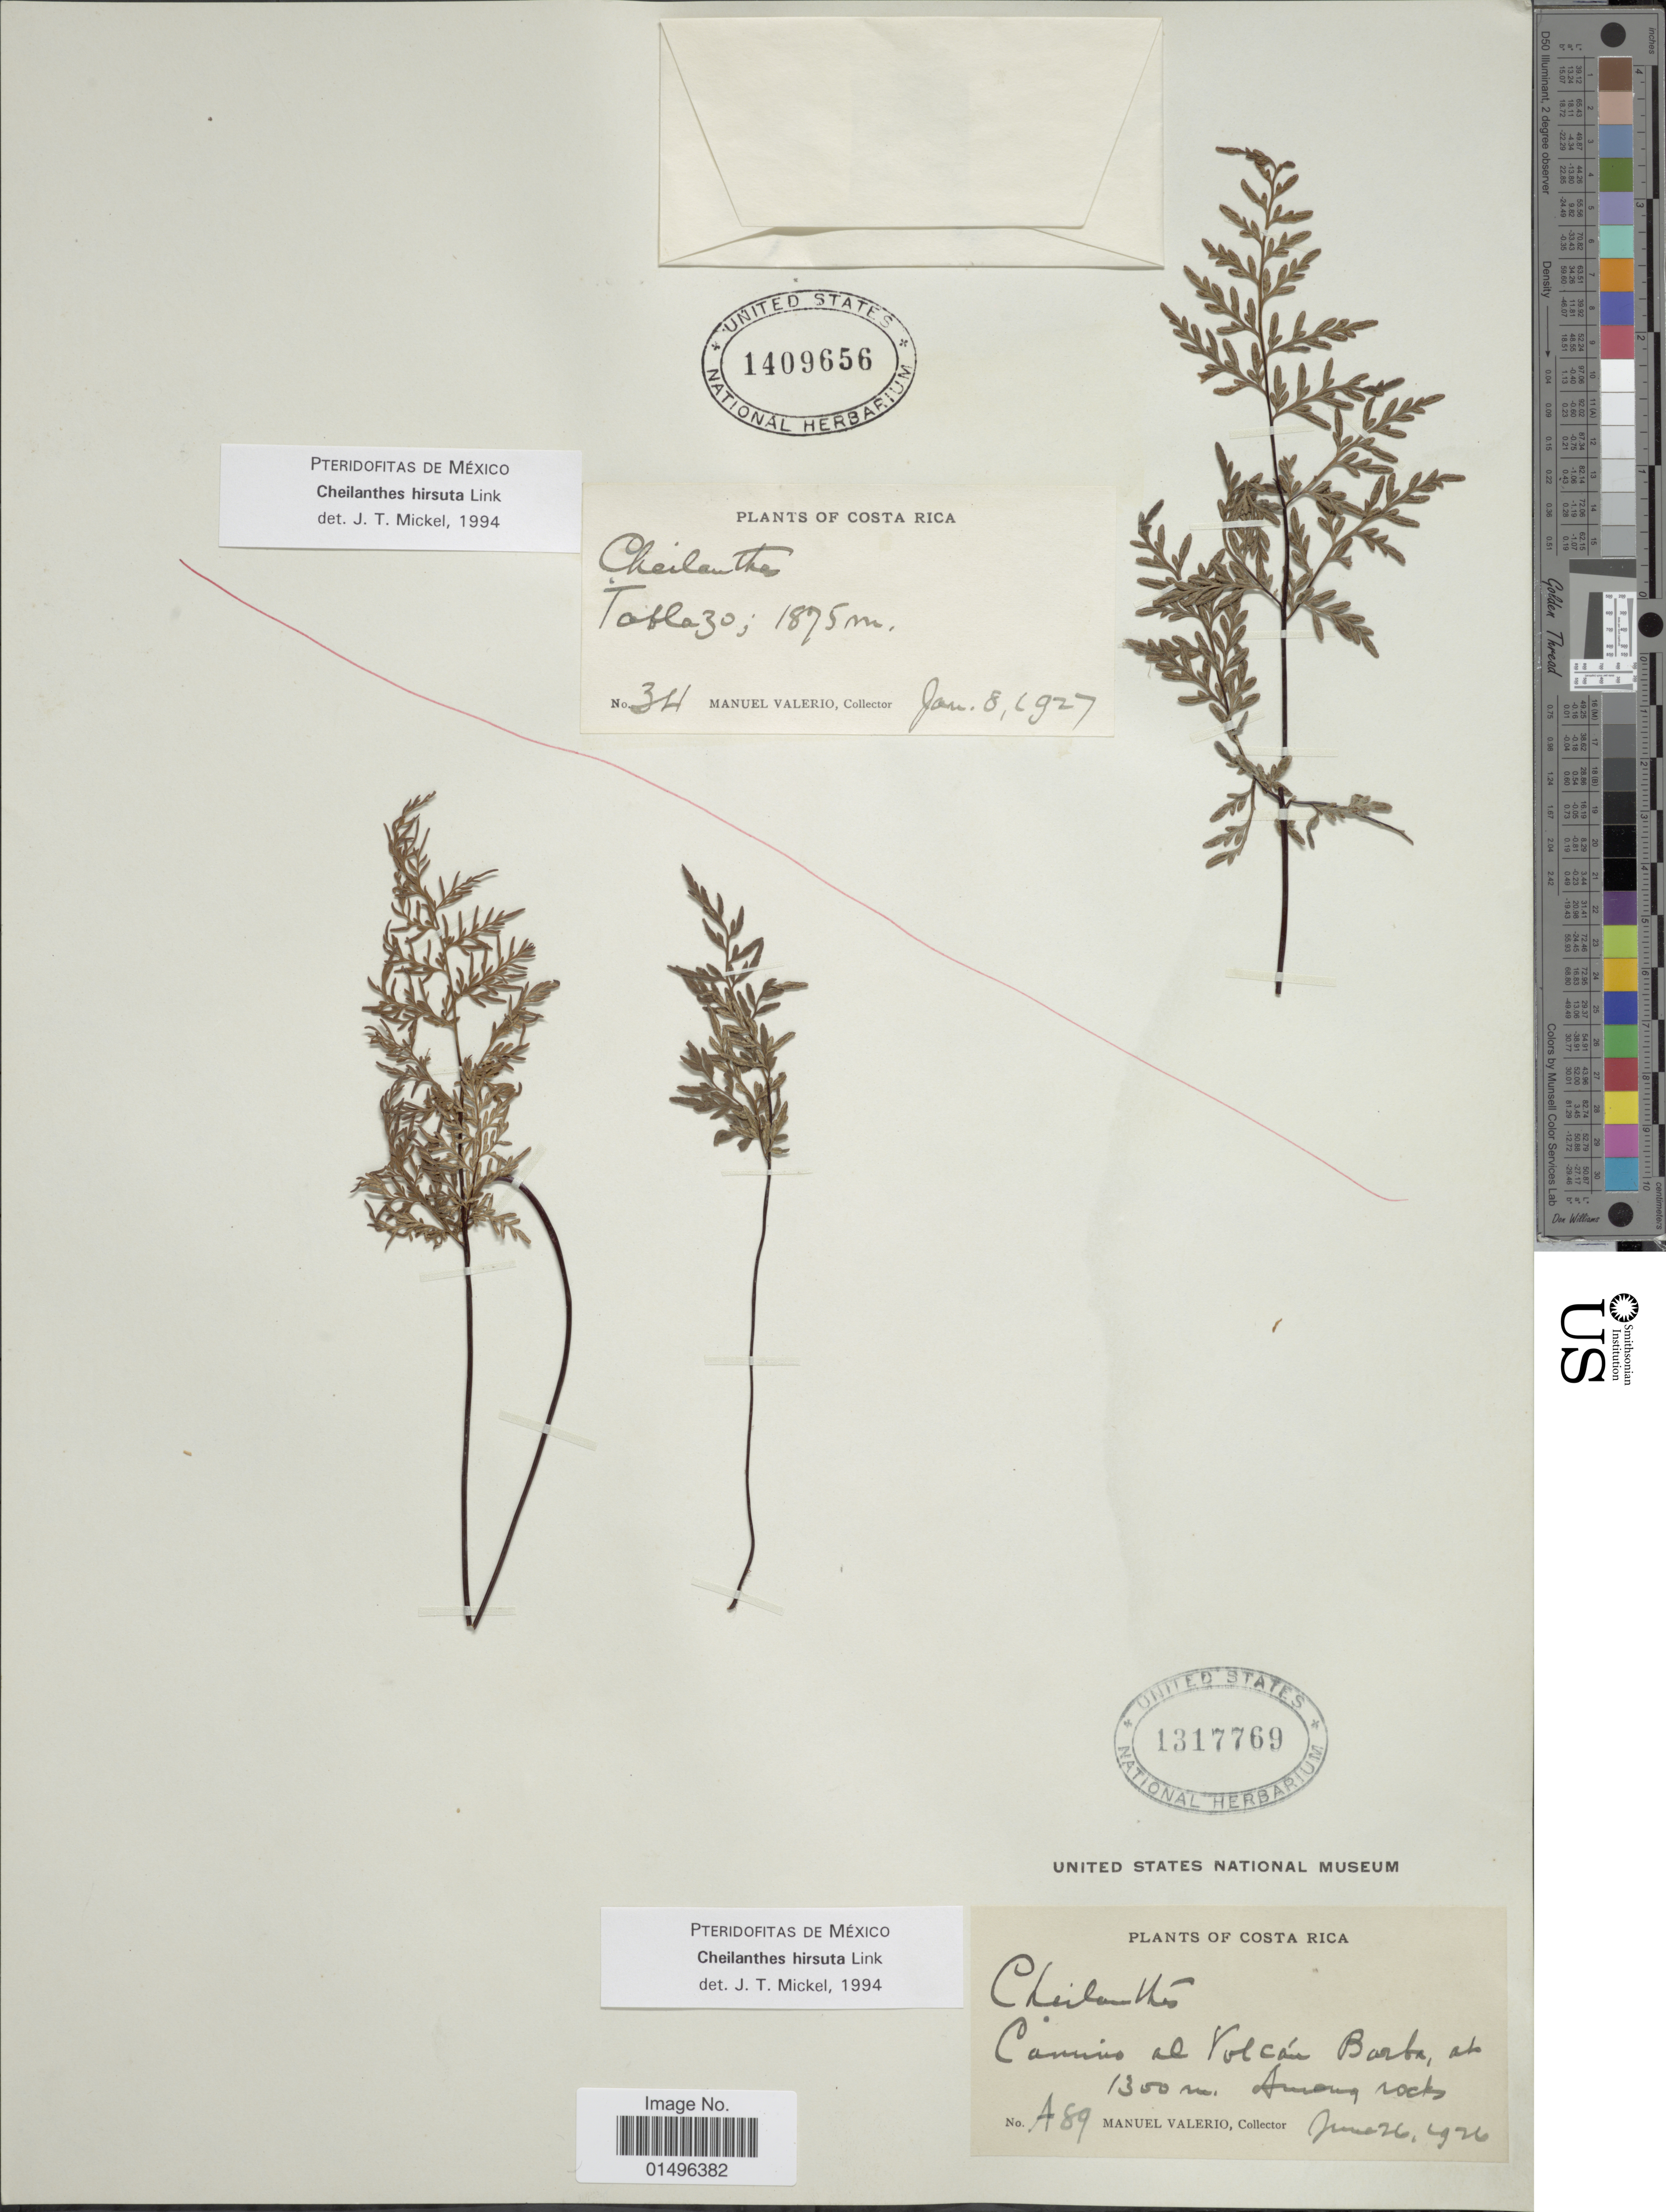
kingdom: Plantae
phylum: Tracheophyta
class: Polypodiopsida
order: Polypodiales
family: Pteridaceae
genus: Gaga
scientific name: Gaga hirsuta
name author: (Link) Fay W. Li & Windham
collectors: M. Valerio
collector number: A89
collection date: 1926-06-26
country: Costa Rica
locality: Costa Rica, Camino al Volcan, Barba.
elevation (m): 1300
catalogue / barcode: US 1317769-2